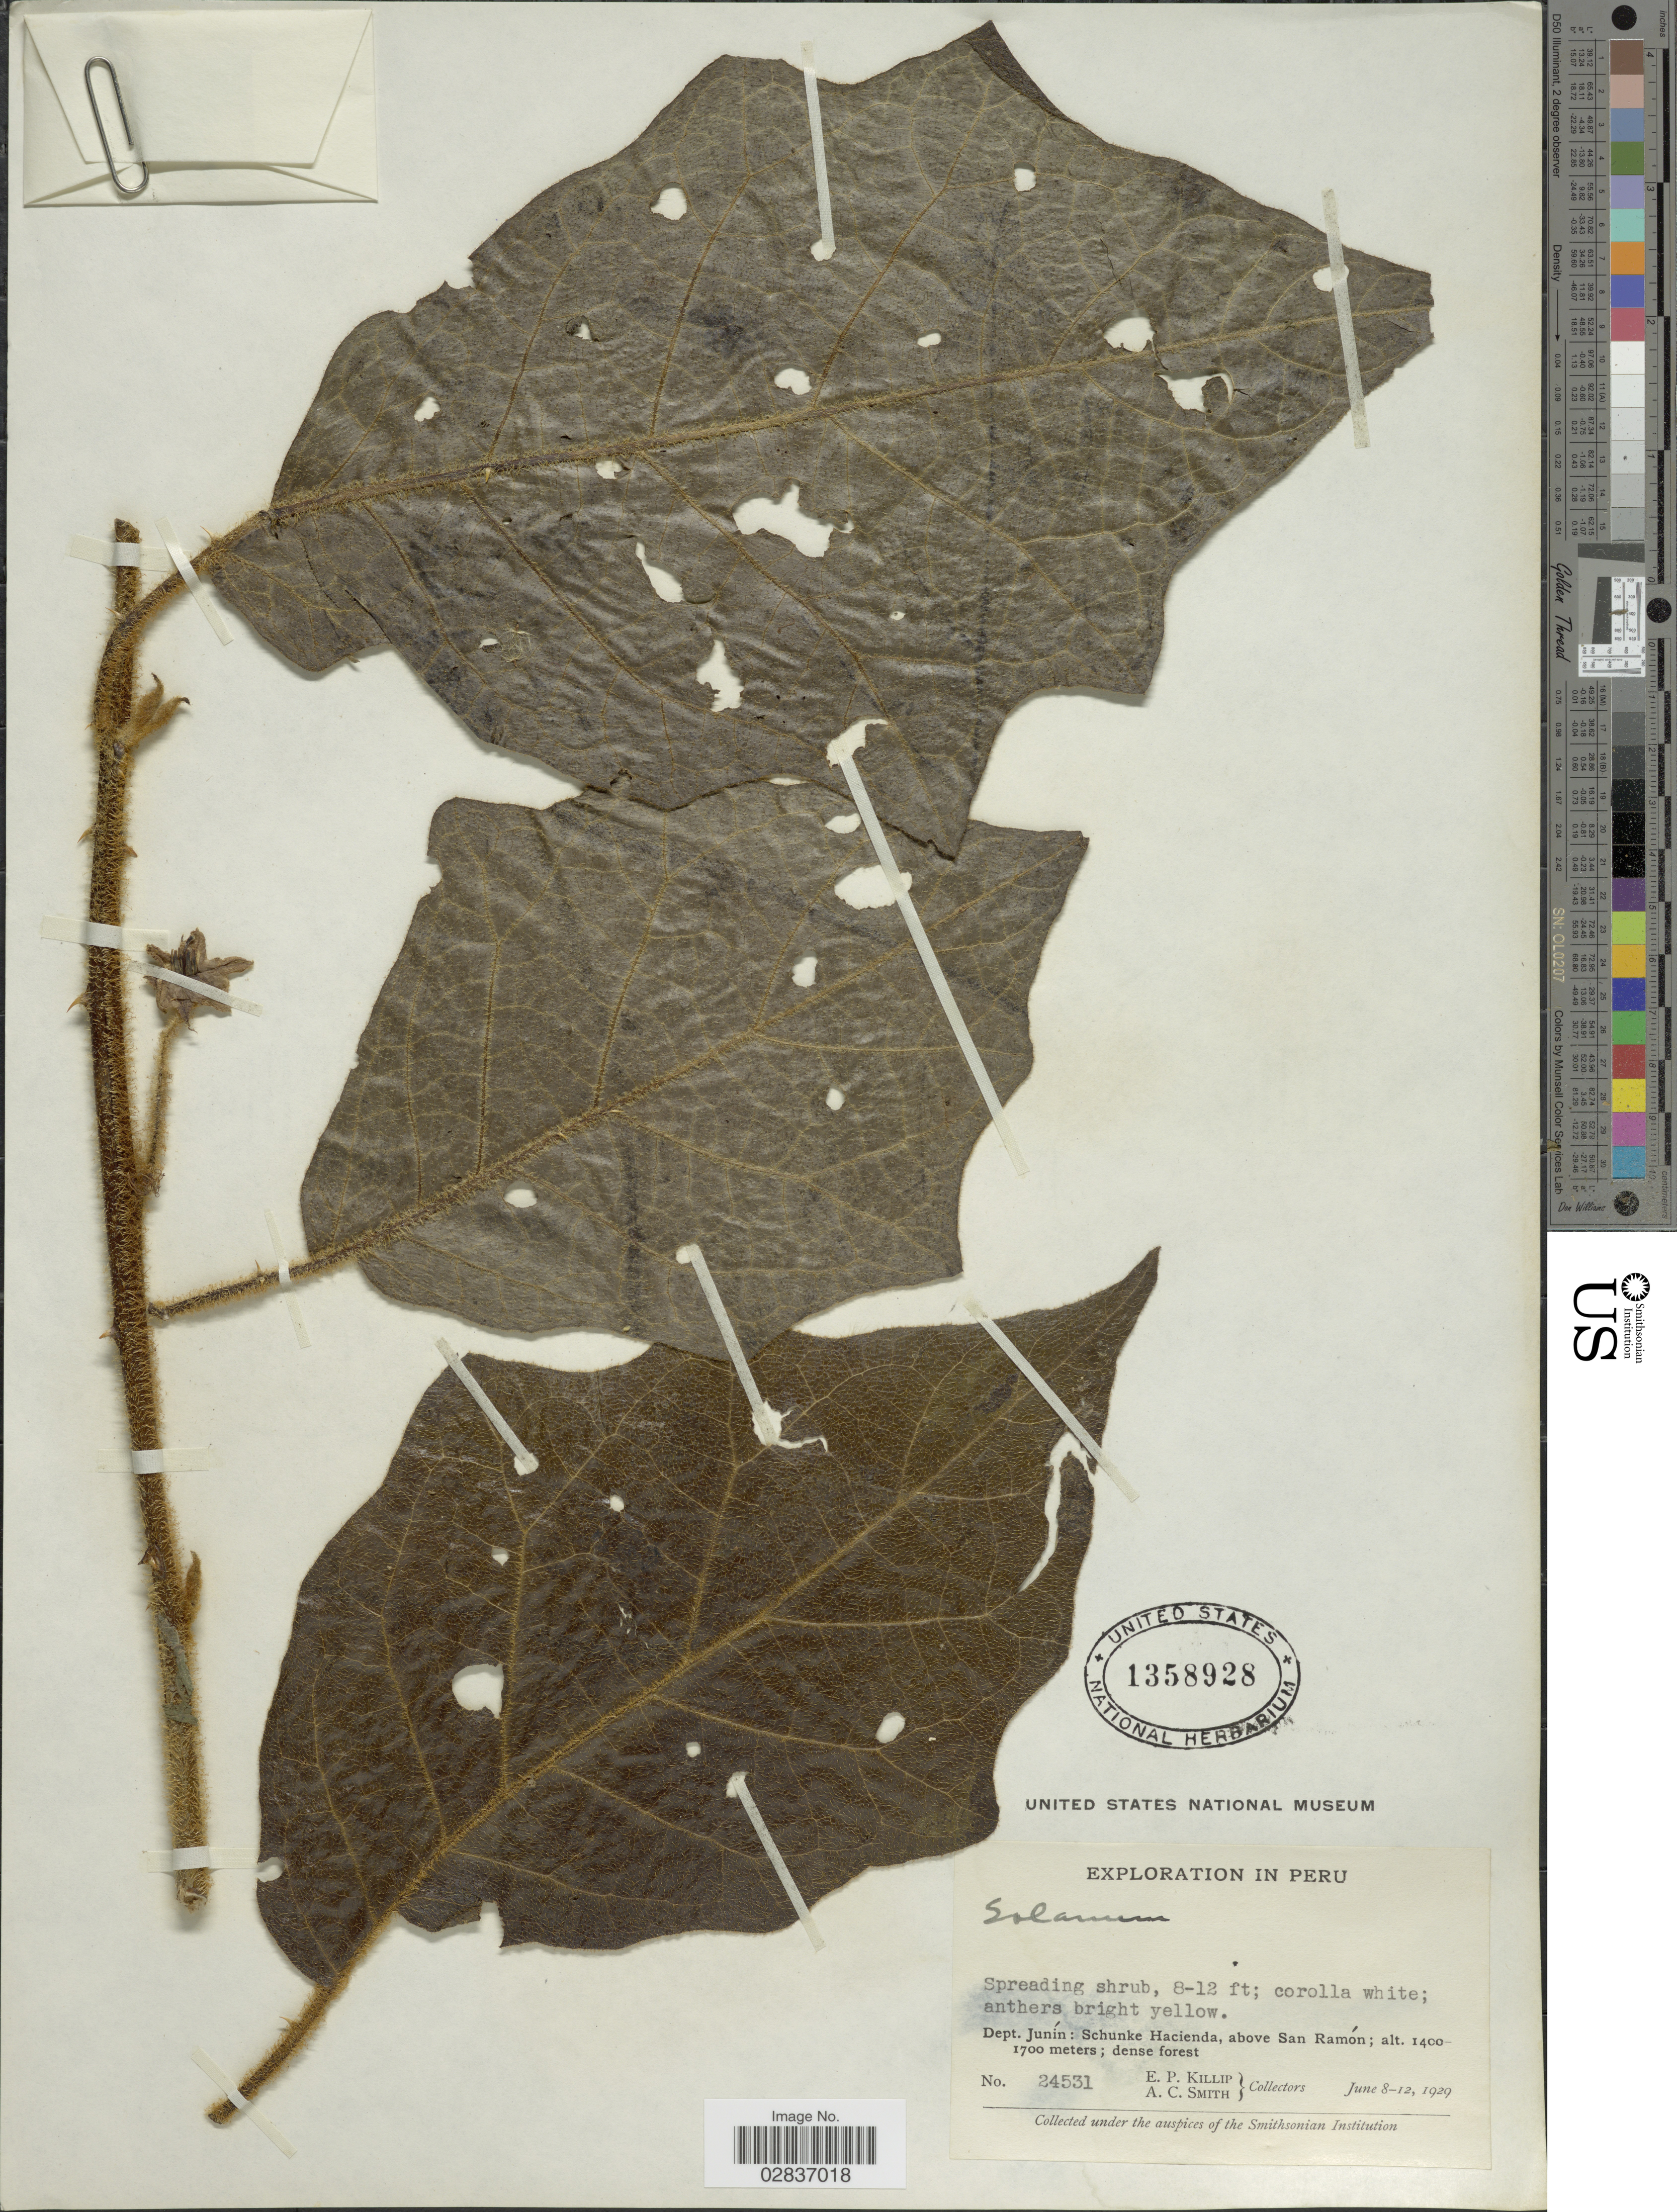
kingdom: Plantae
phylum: Tracheophyta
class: Magnoliopsida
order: Solanales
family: Solanaceae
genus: Solanum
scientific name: Solanum sp.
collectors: E. P. Killip & A. C. Smith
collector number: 24531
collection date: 1929-06-08/1929-06-12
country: Peru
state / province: Junín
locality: Dept. Junín: Schunke Hacienda, above San Ramón.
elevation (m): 1400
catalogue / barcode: US 1358928